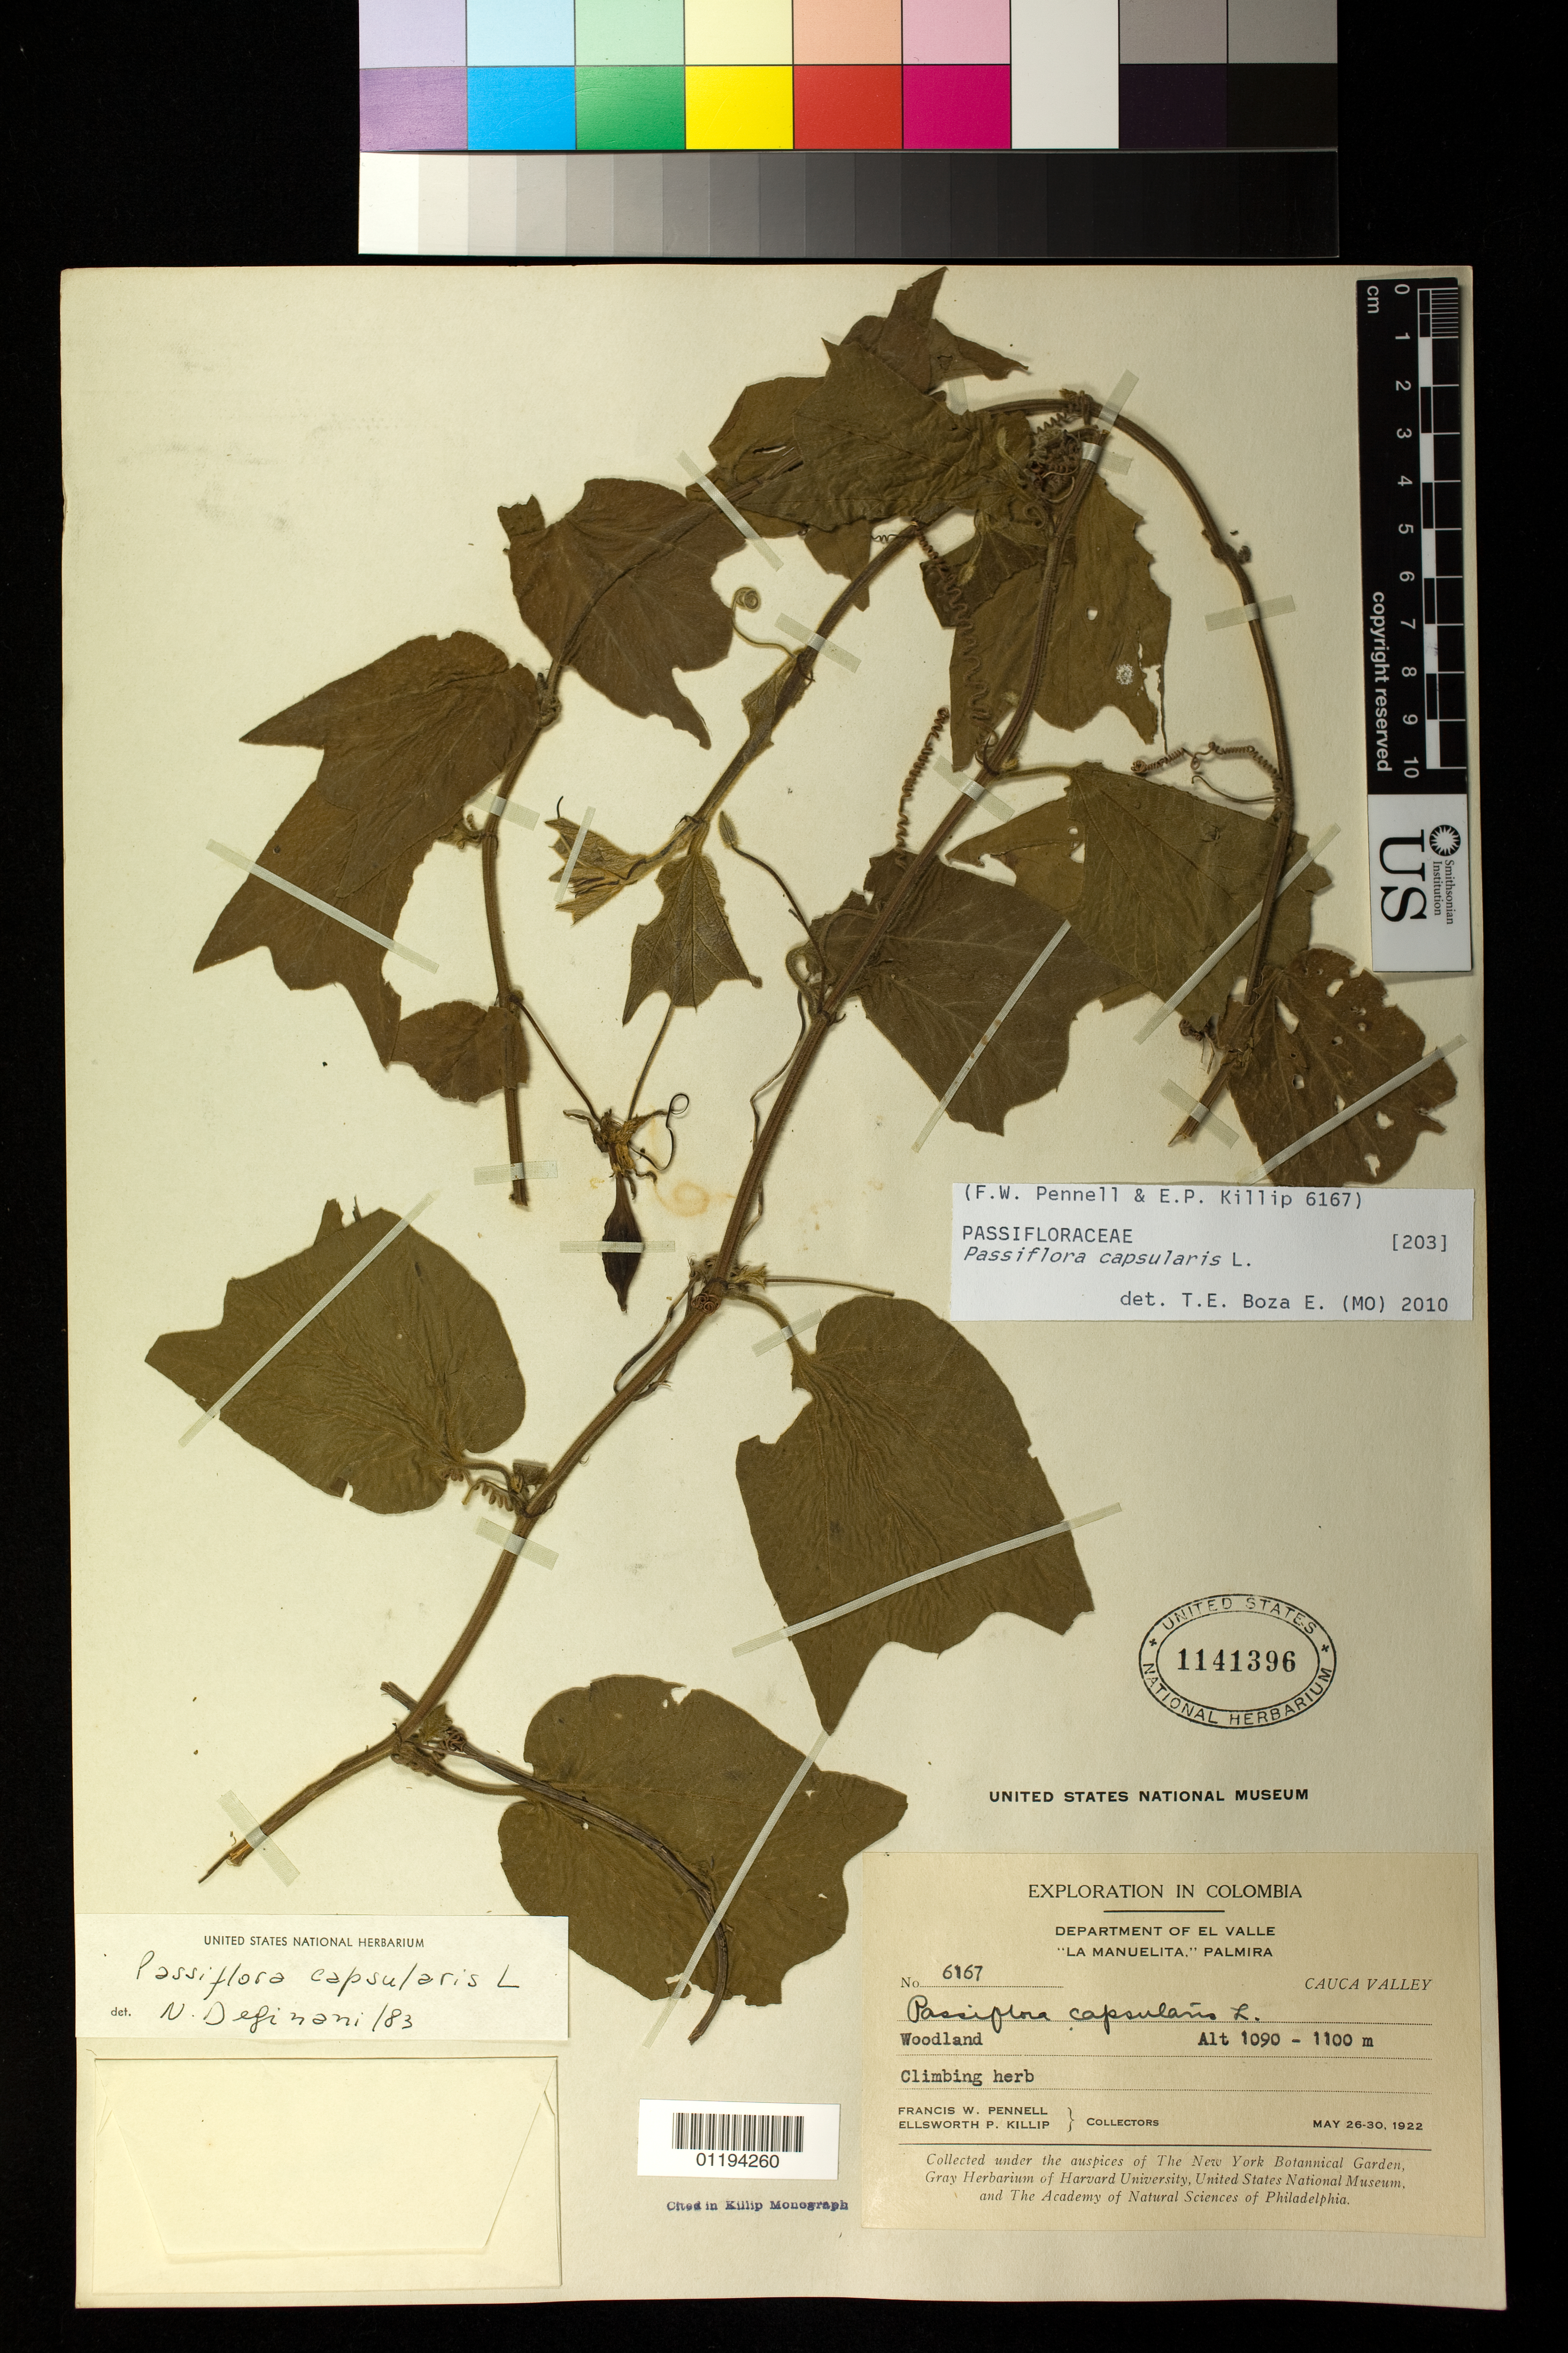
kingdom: Plantae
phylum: Tracheophyta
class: Magnoliopsida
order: Malpighiales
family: Passifloraceae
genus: Passiflora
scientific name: Passiflora capsularis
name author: L.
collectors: F. W. Pennell & E. P. Killip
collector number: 6167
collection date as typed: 1922 May 26 1922 May 30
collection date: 1922-05-26/1922-05-30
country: Colombia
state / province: Valle del Cauca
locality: Department of El Valle, "La Manuelita," Palmira Cauca Valley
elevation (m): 1090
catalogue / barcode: US 1141396